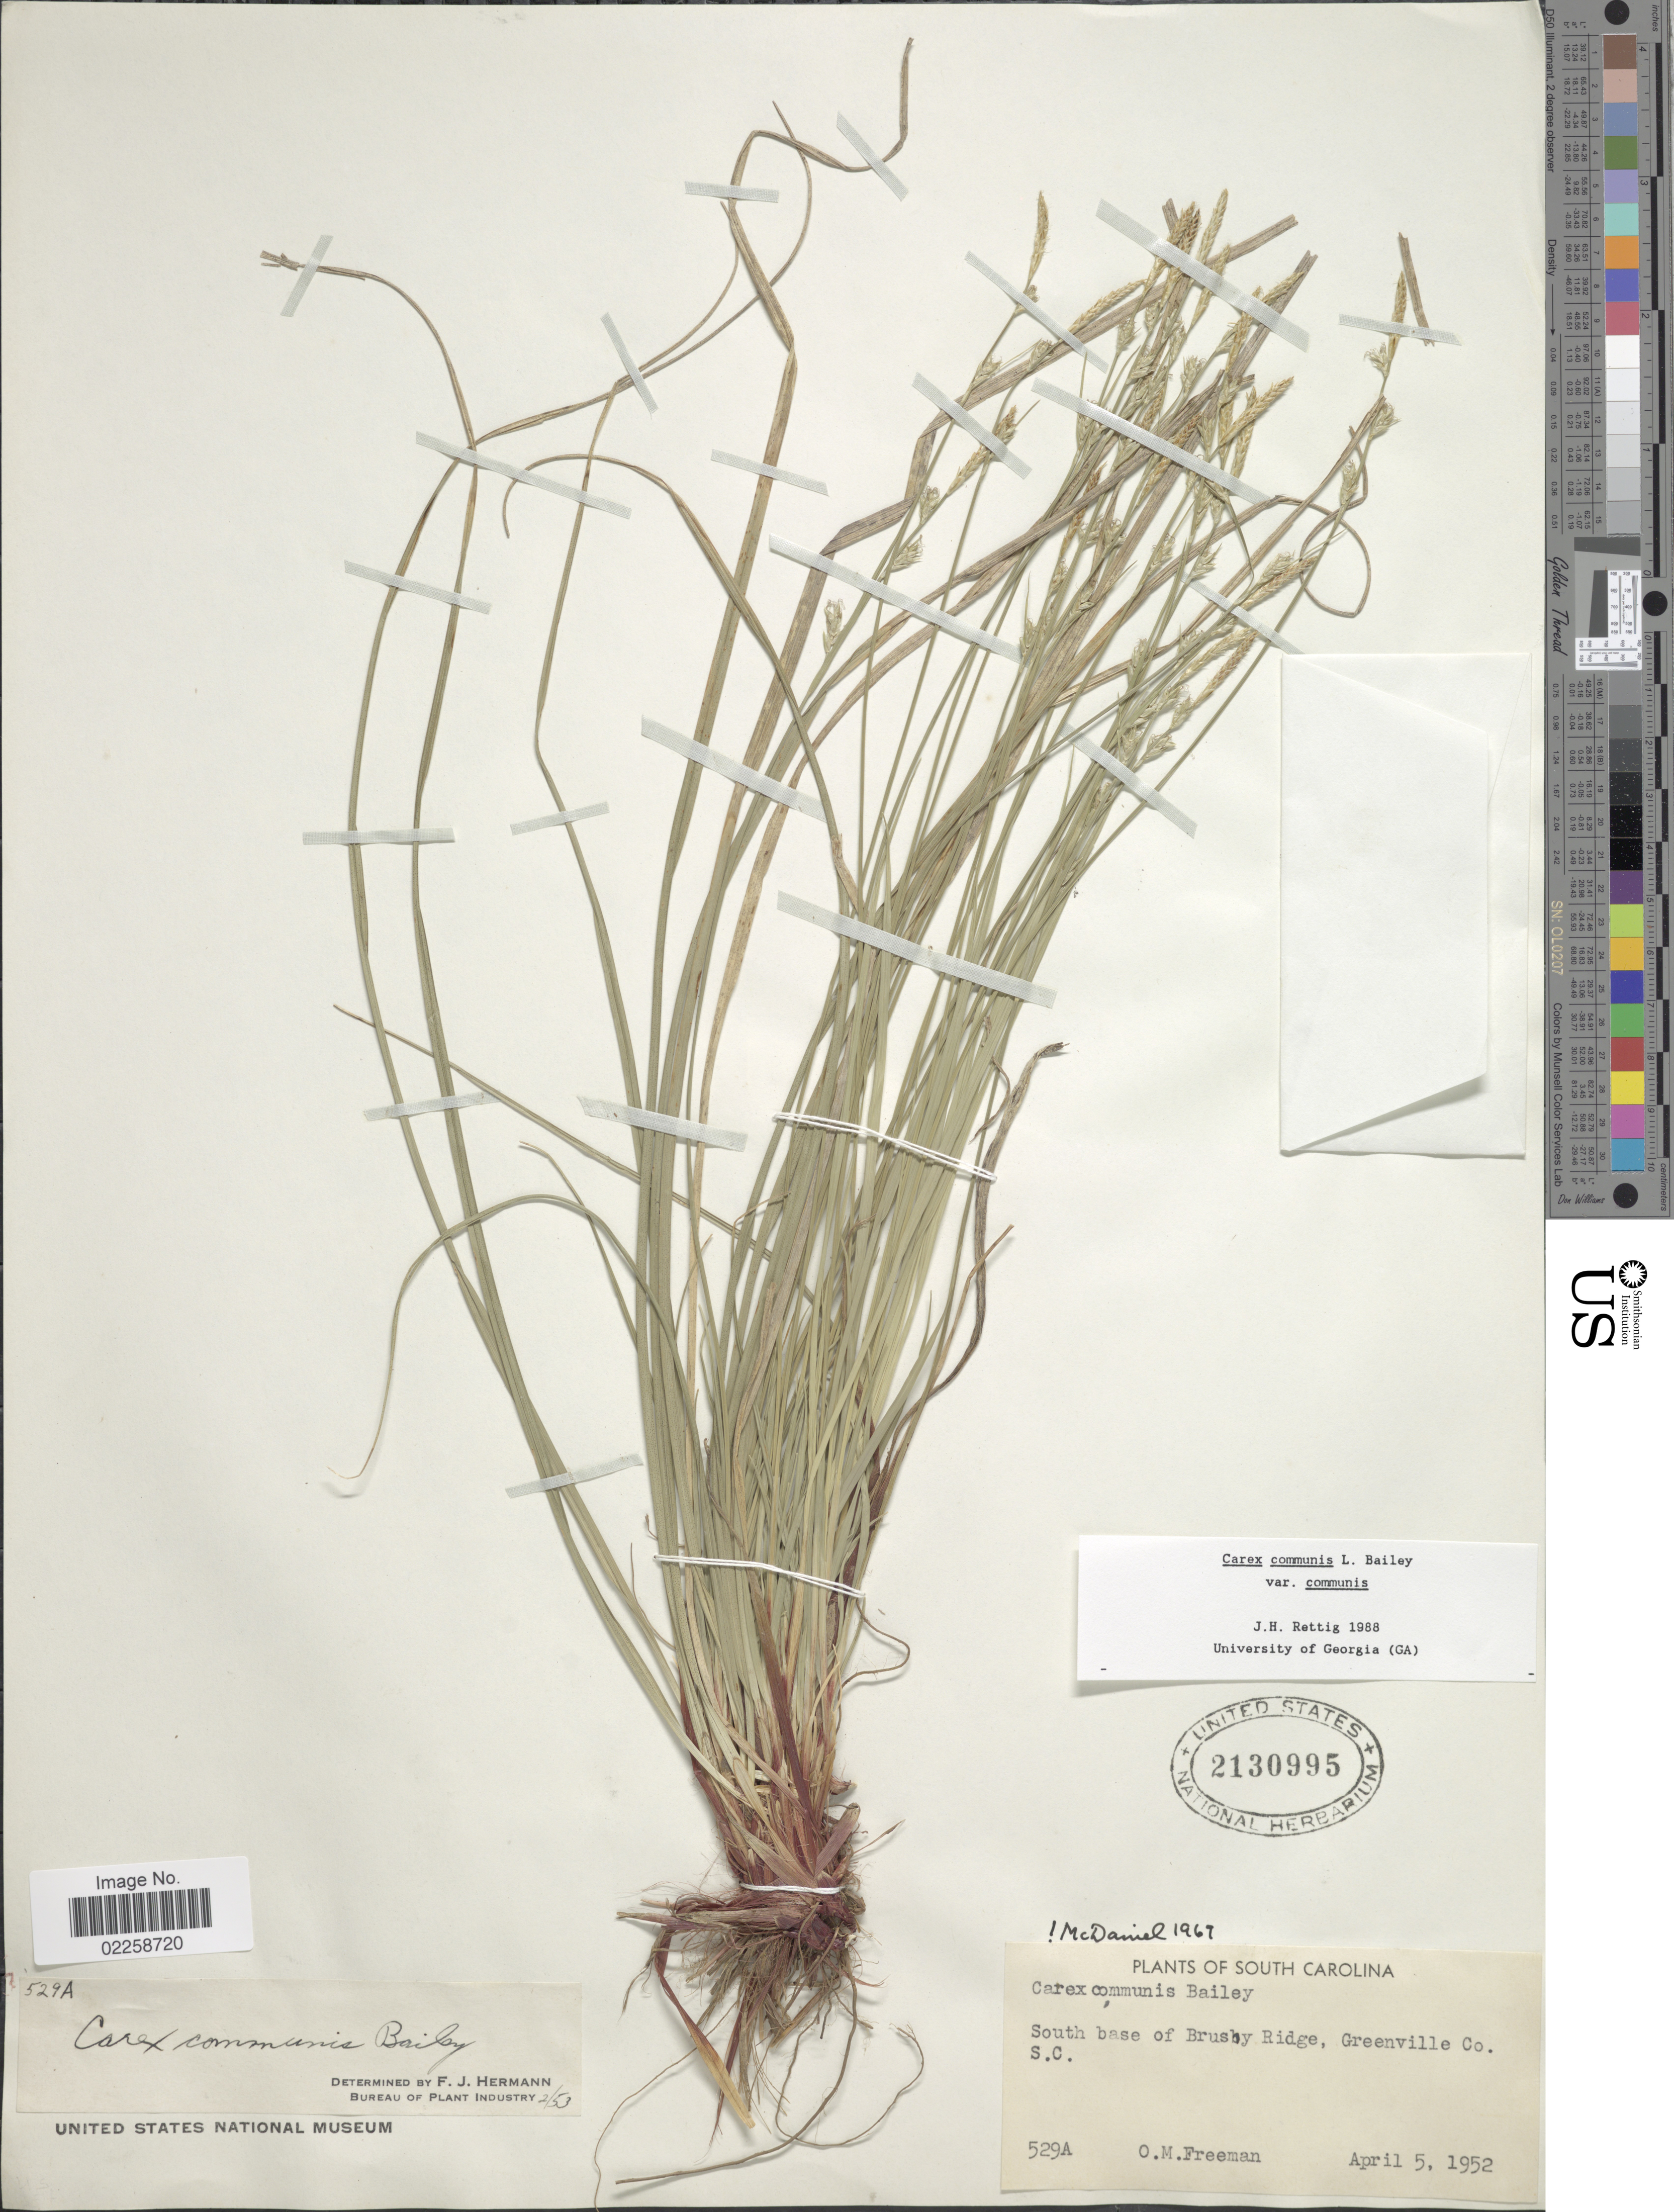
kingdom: Plantae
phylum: Tracheophyta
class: Liliopsida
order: Poales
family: Cyperaceae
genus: Carex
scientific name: Carex communis var. communis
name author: L.H. Bailey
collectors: O. Freeman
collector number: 529A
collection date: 1952-04-05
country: United States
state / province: South Carolina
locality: South base of Brushy Ridge, Greenville Co., S. C.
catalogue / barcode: US 2130995